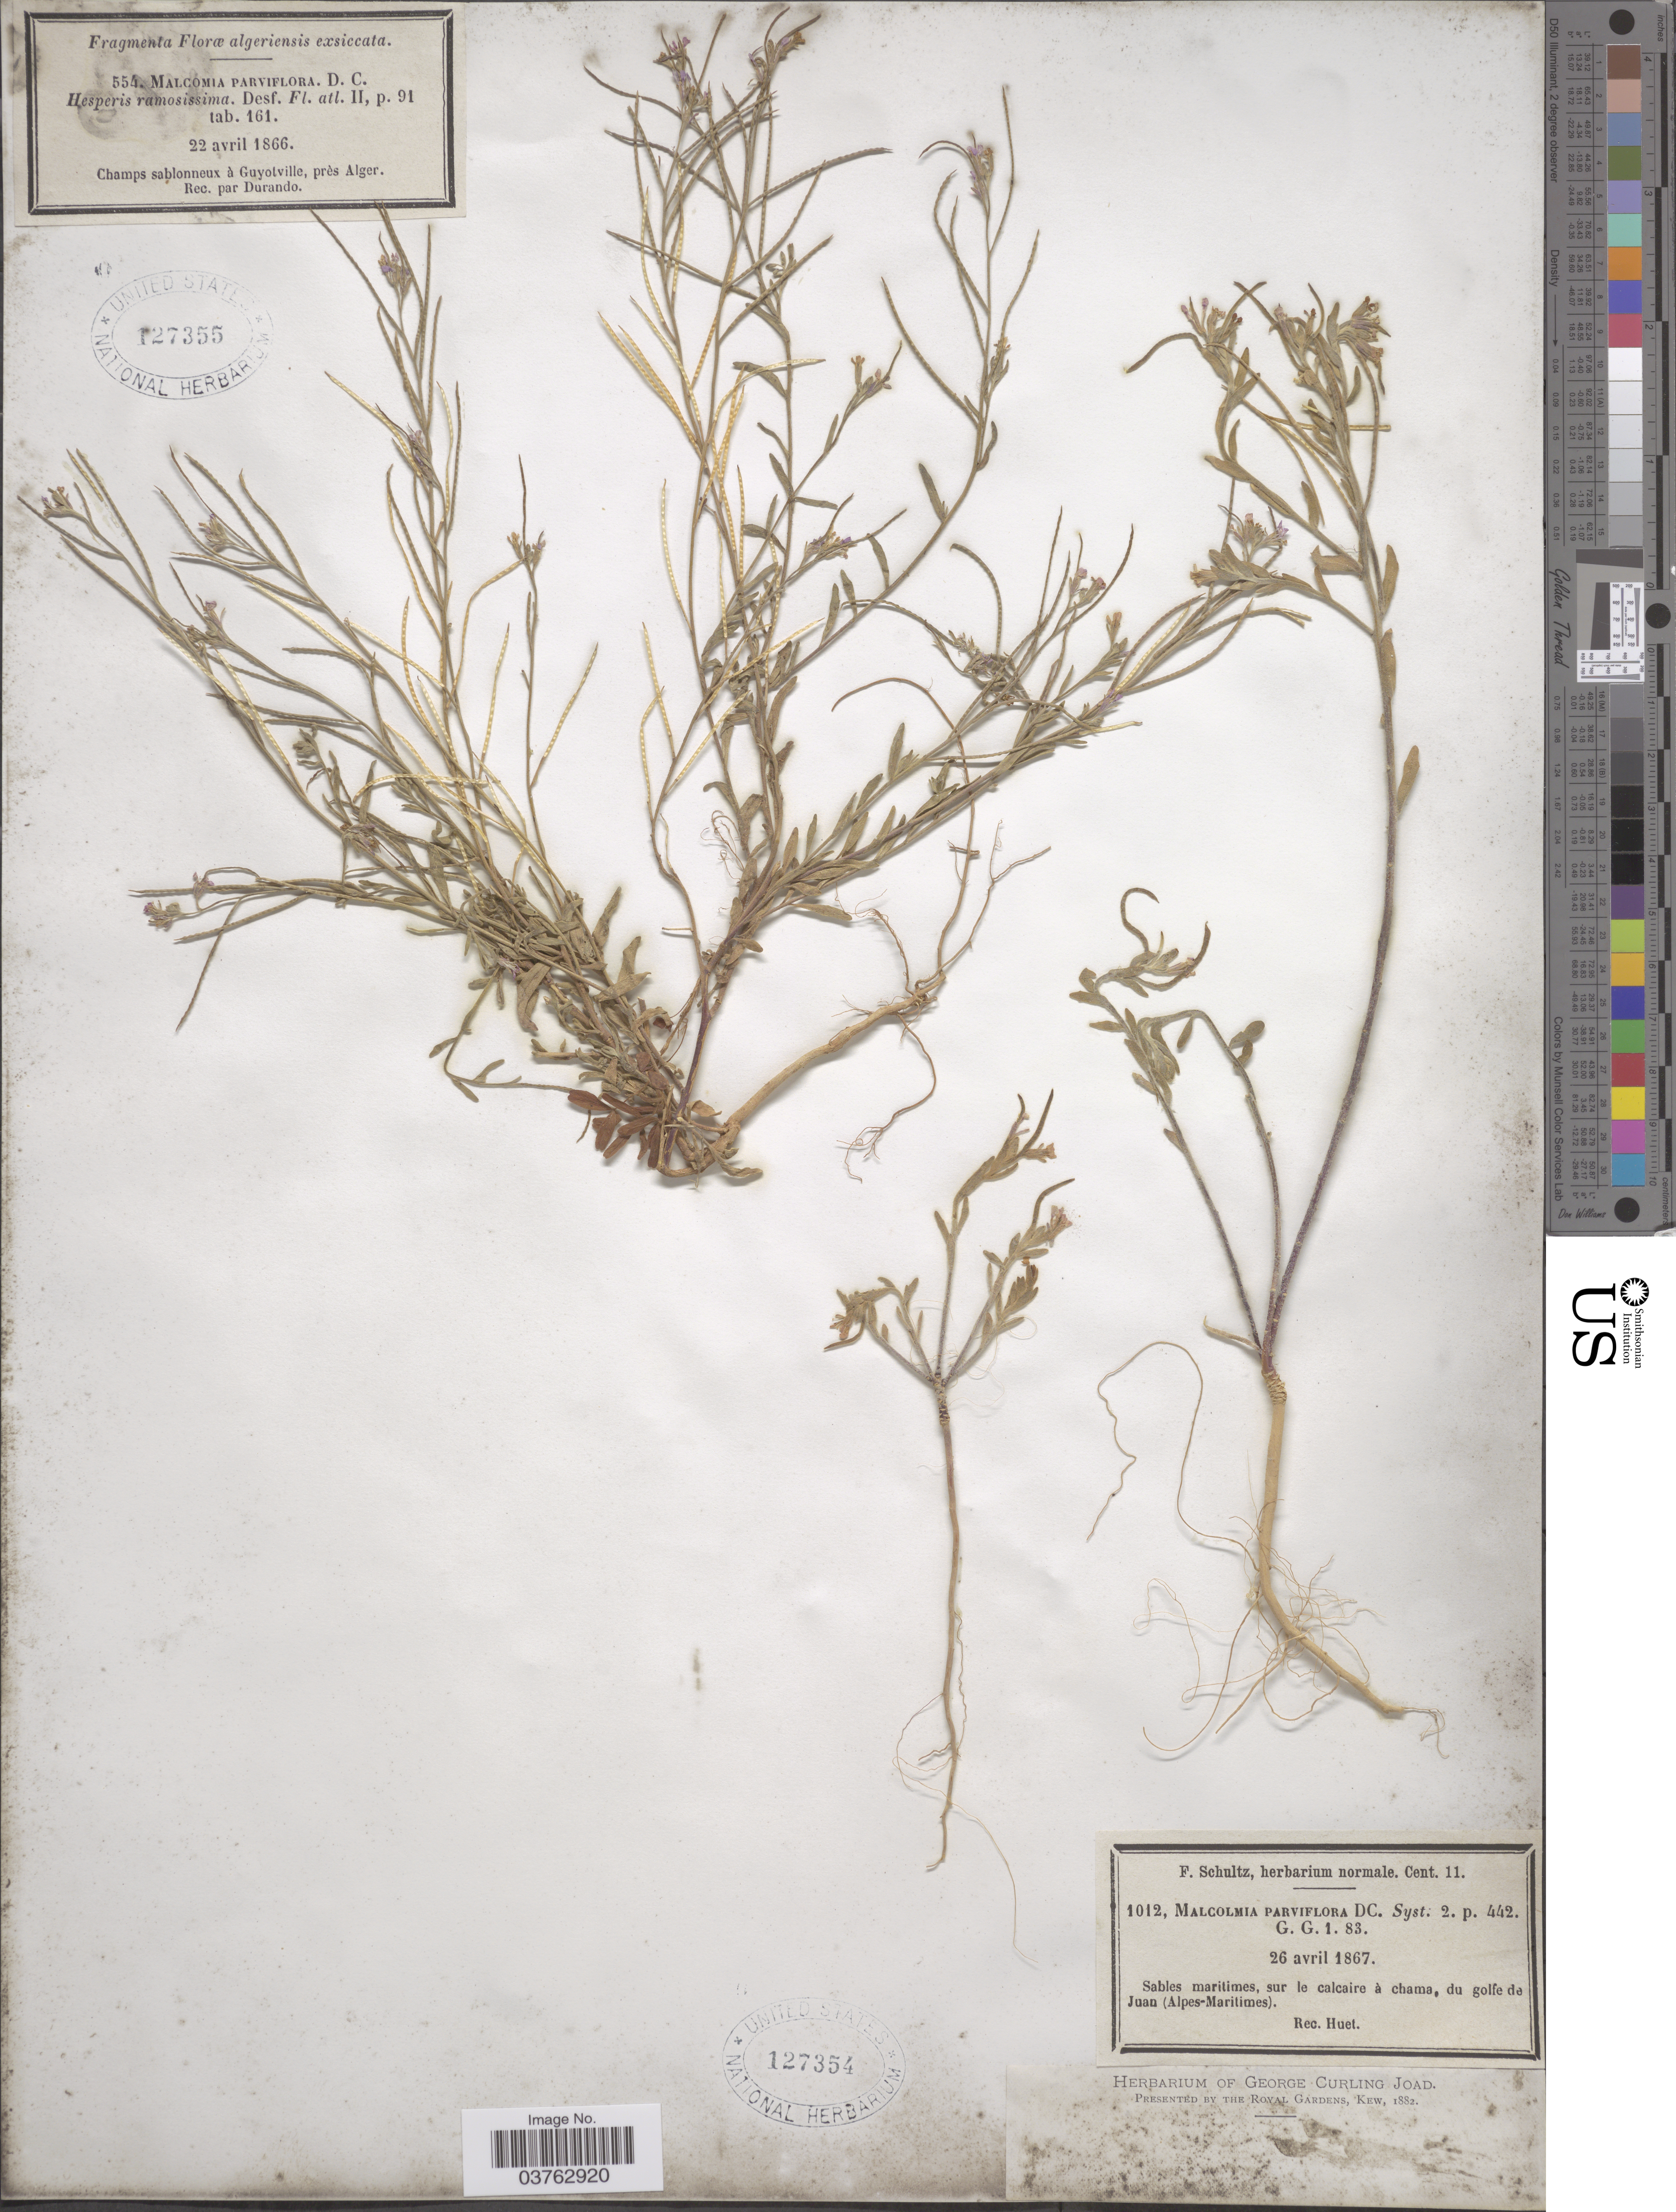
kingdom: Plantae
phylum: Tracheophyta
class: Magnoliopsida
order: Brassicales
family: Brassicaceae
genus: Malcolmia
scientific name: Malcolmia parviflora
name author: (DC.) DC.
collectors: -. Huet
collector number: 1012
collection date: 1867-04-26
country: France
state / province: Provence-Alpes-Côte d'Azur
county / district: Alpes-Maritimes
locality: Du golfe de Juan (Alpes-Maritimes).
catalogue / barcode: US 127354